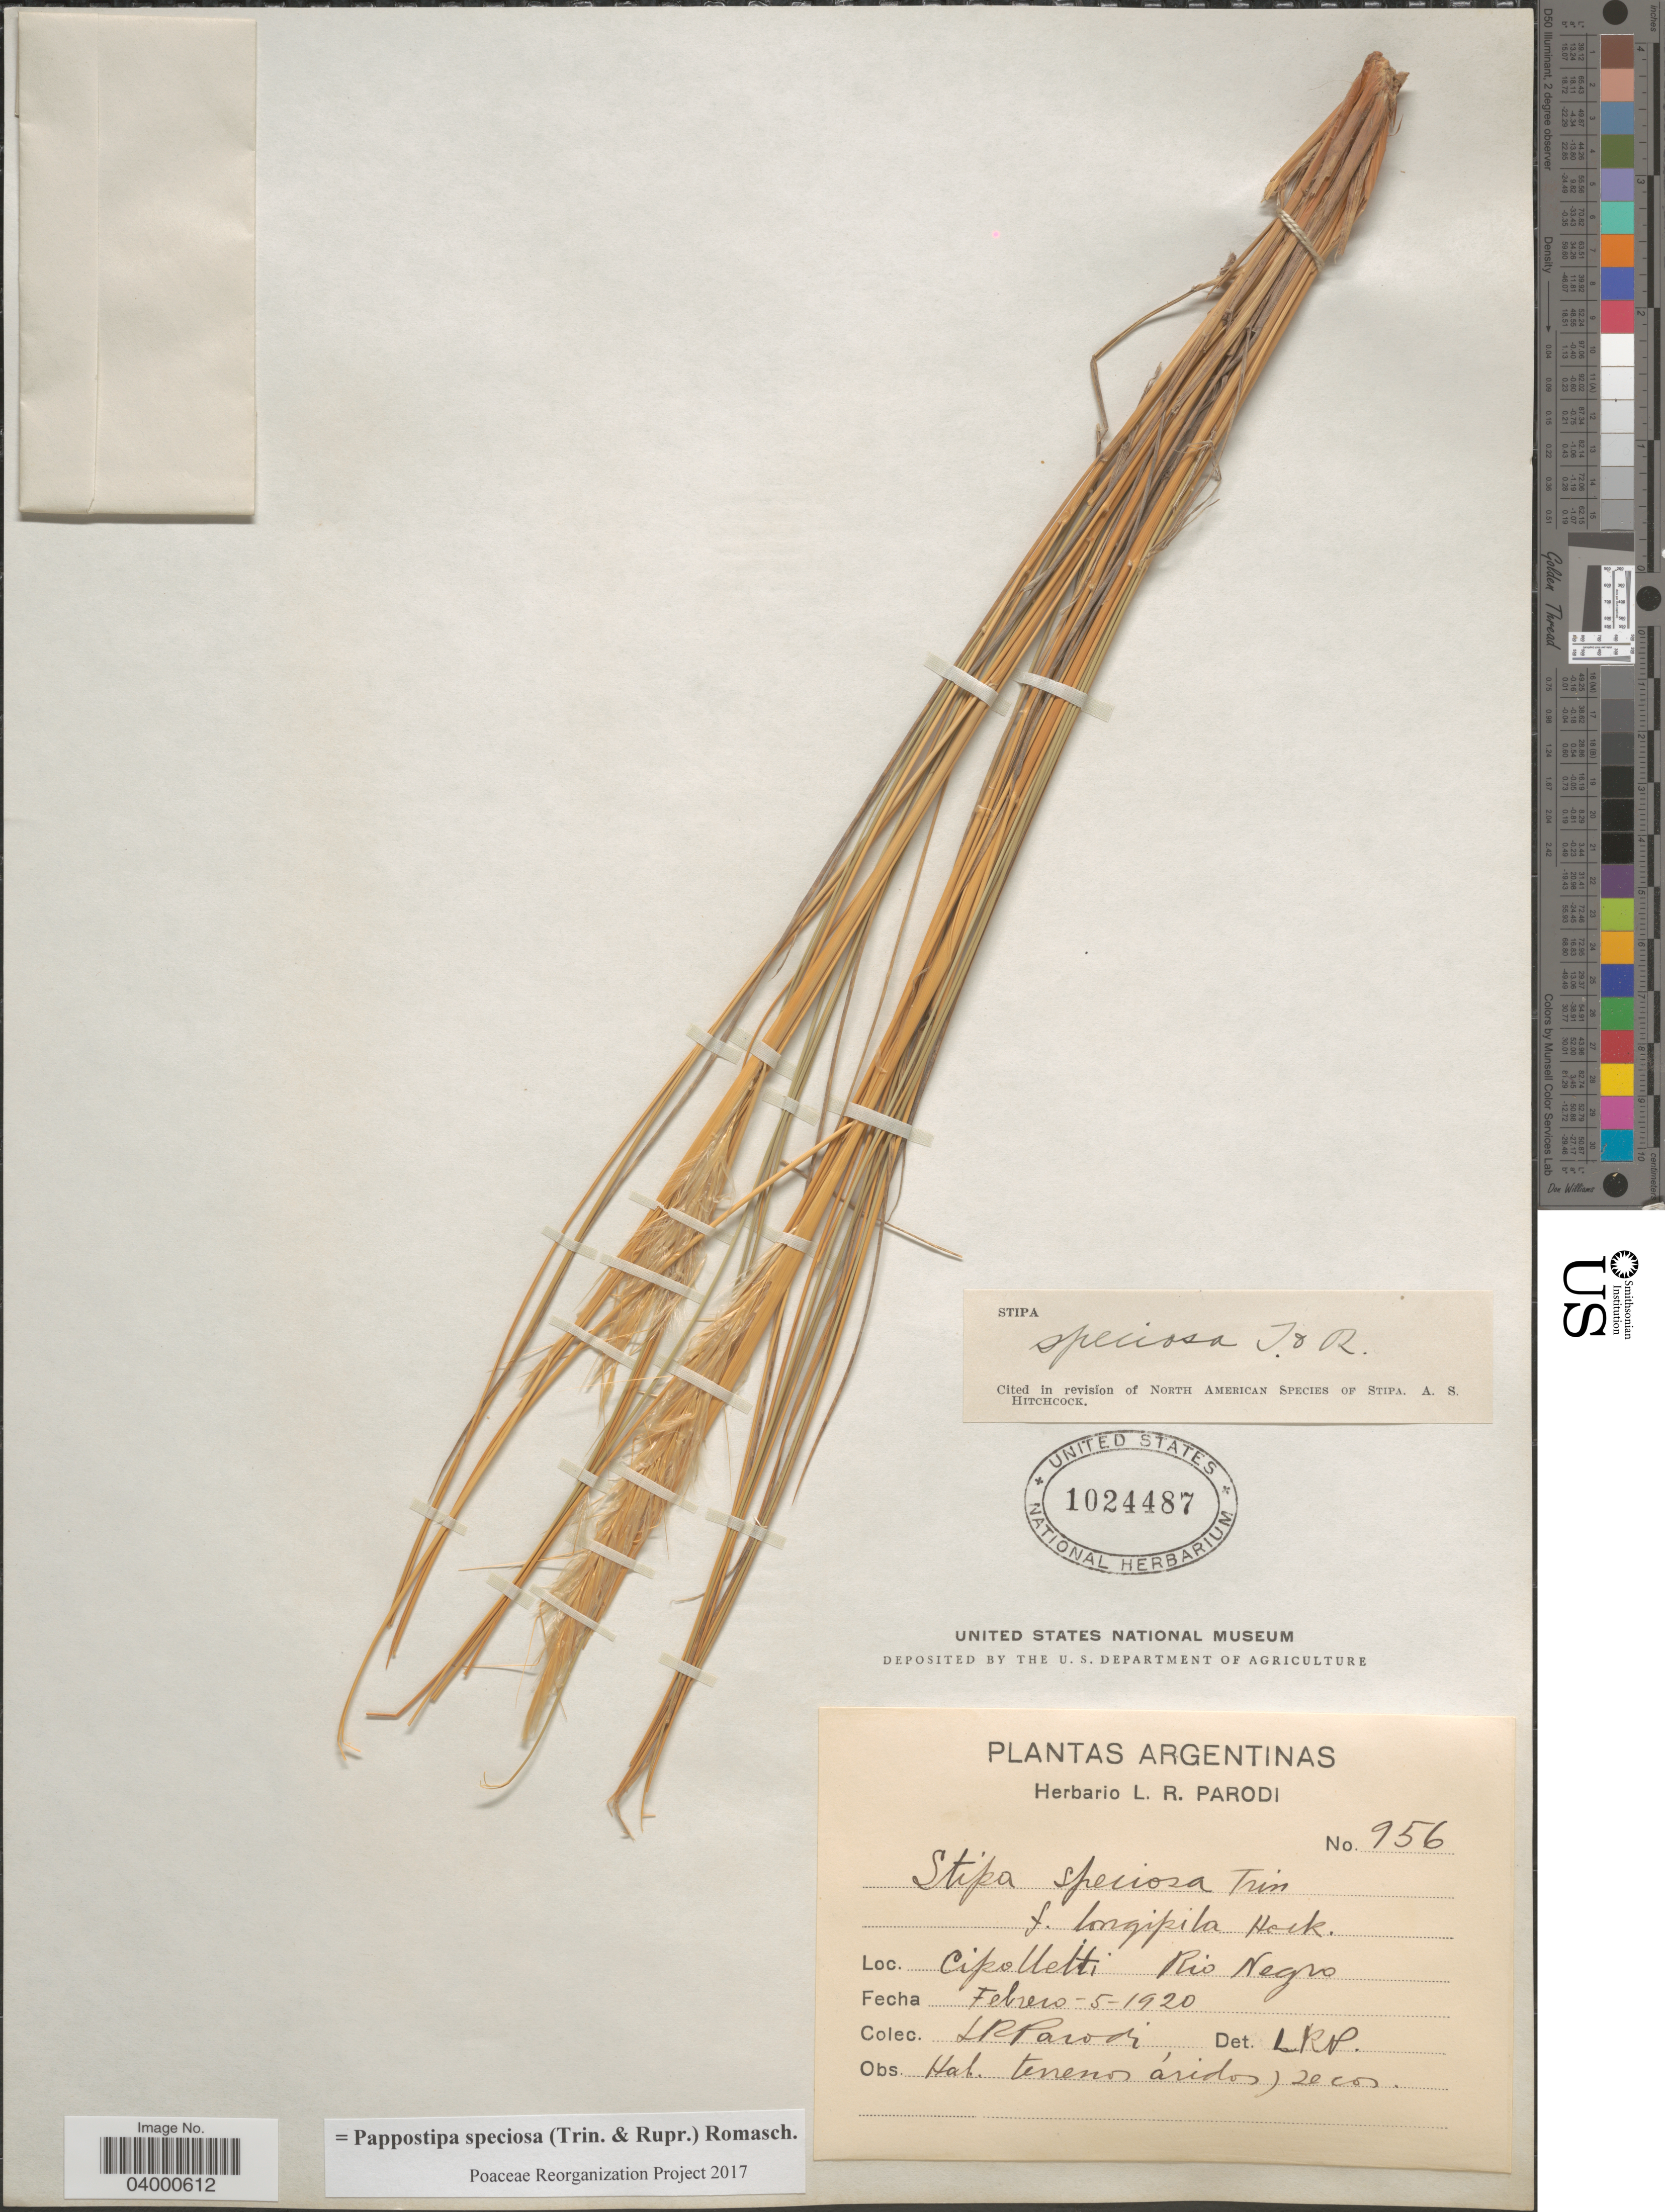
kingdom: Plantae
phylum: Tracheophyta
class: Liliopsida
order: Poales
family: Poaceae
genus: Pappostipa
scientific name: Pappostipa speciosa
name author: (Trin. & Rupr.) Romasch.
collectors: L. R. Parodi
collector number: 956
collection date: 1920-02-05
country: Argentina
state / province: Rio Negro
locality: Cipolletti.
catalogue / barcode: US 1024487